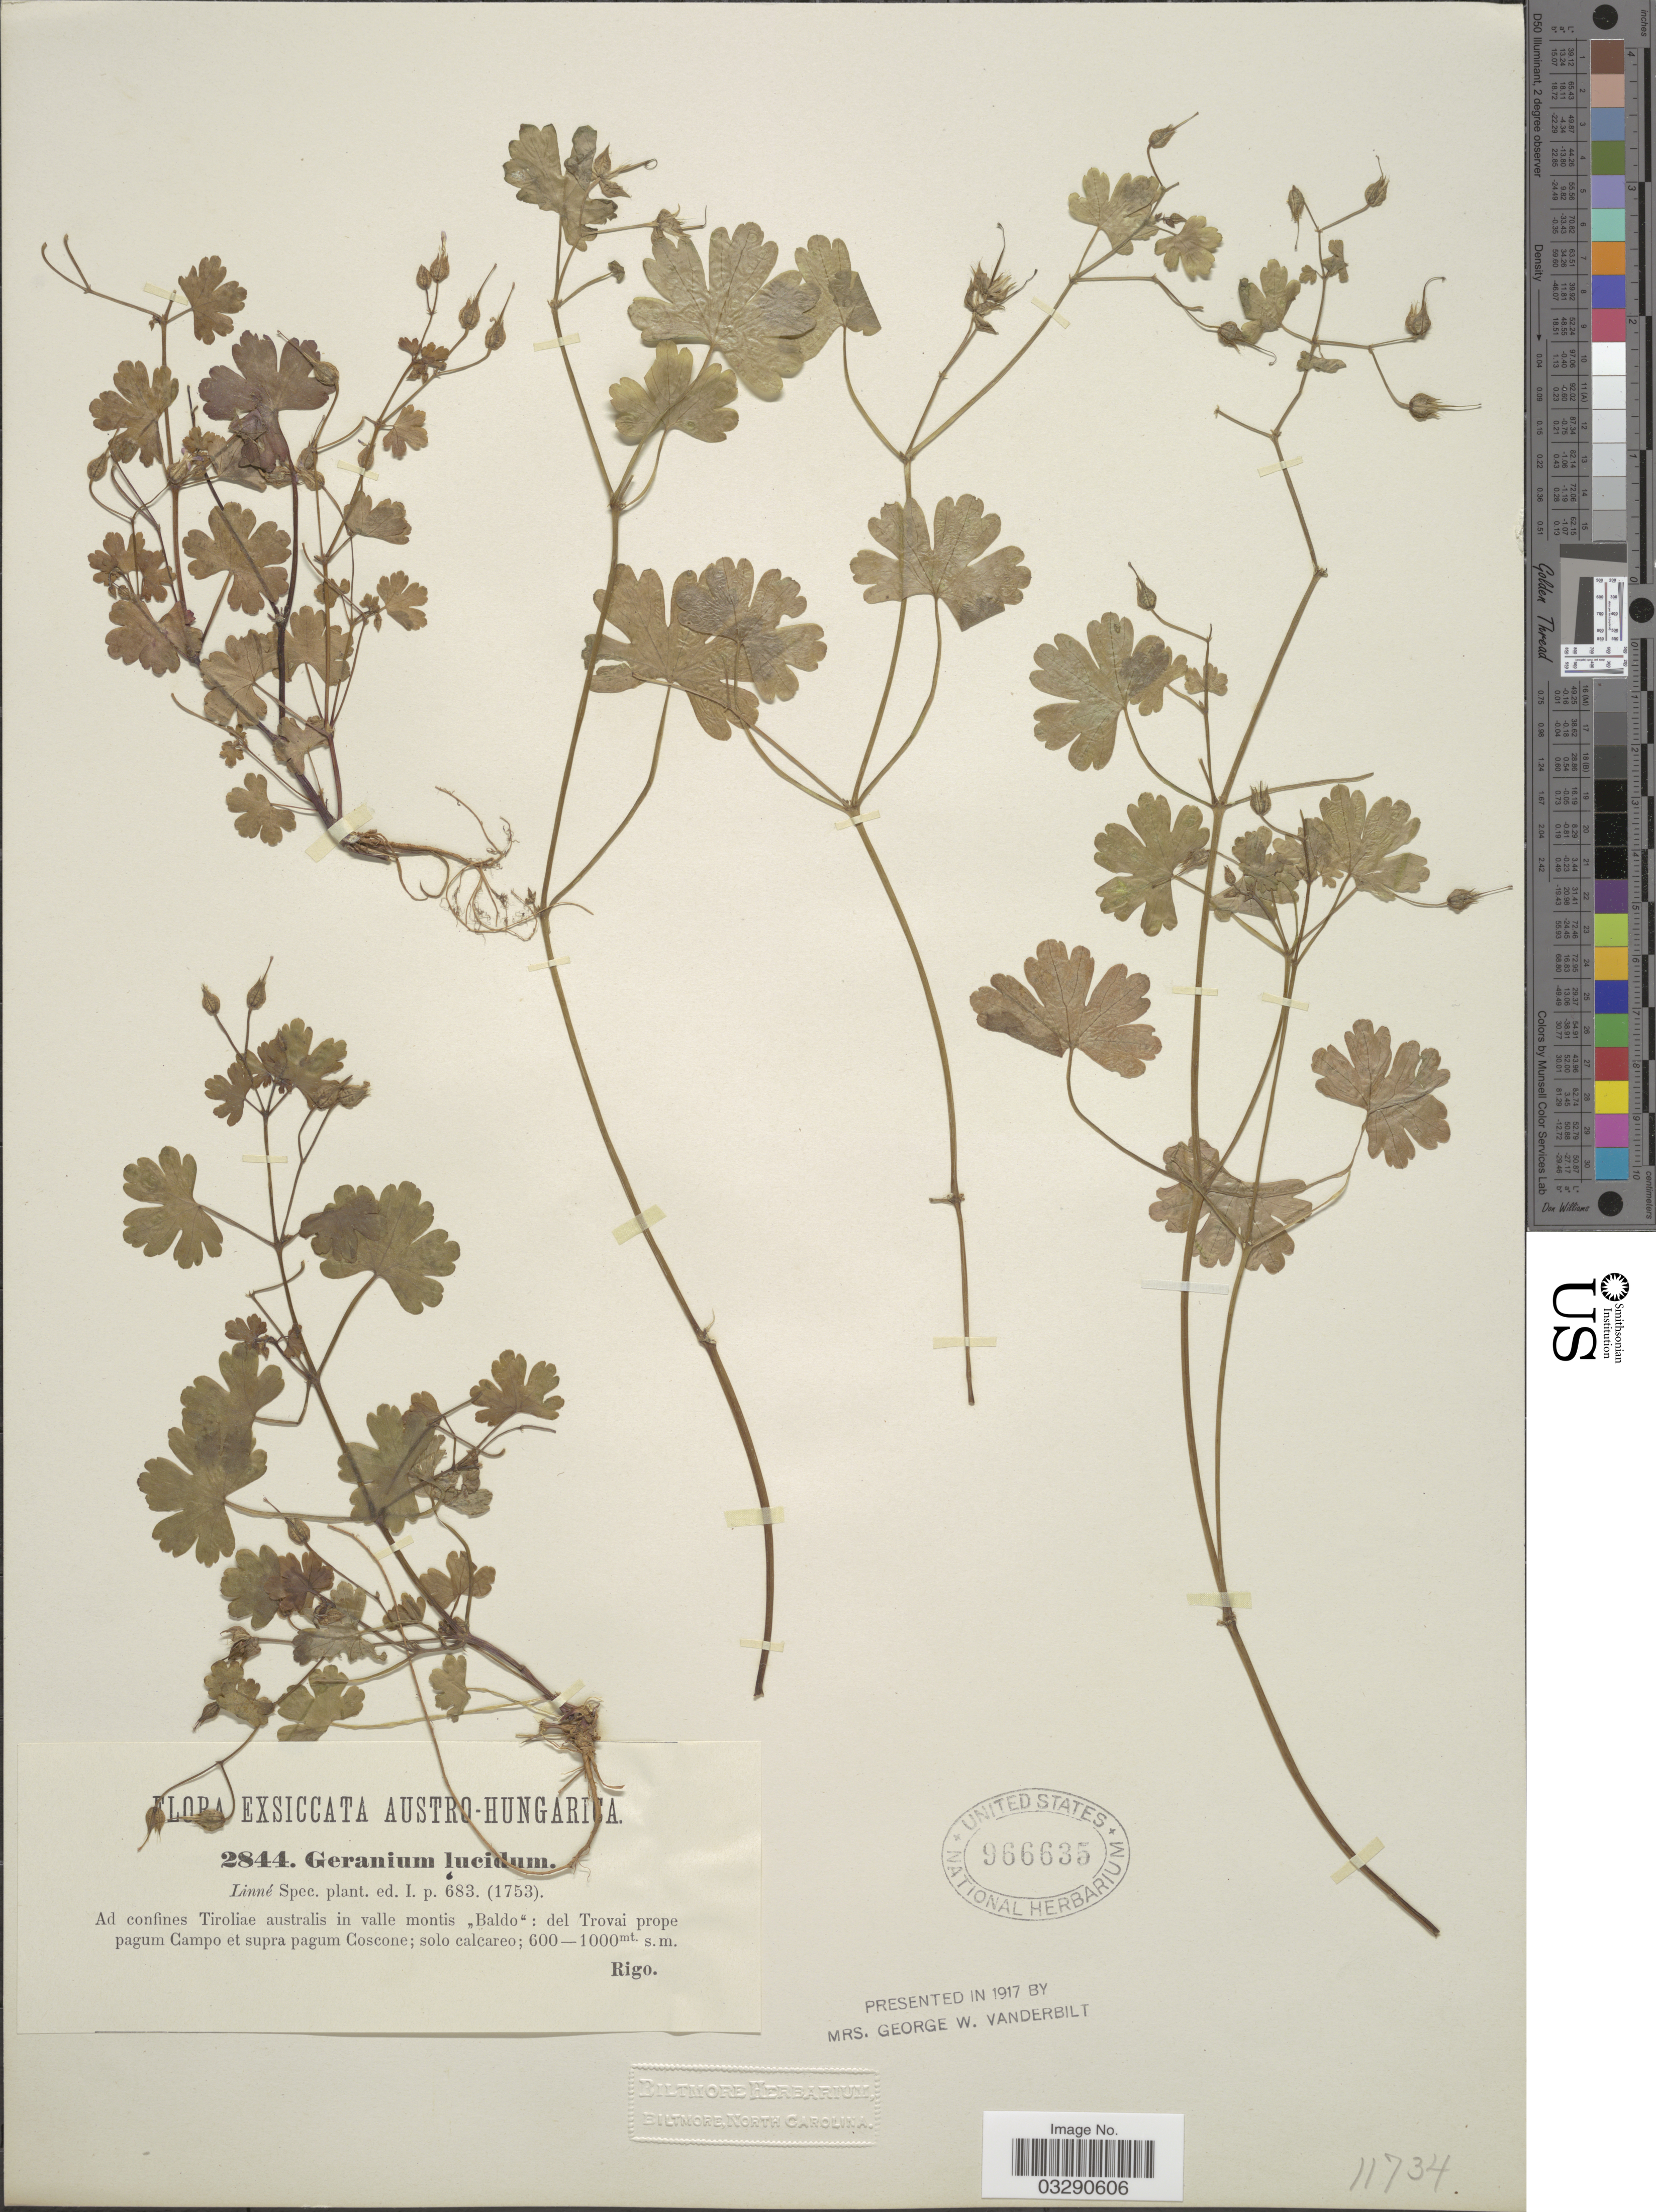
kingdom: Plantae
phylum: Tracheophyta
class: Magnoliopsida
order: Geraniales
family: Geraniaceae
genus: Geranium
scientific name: Geranium lucidum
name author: L.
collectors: -- Rigo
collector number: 2844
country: Italy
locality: Austro-Hungarica. Ad confines Tiroliae australis in valle montis "Baldo": del Trovai prope pagum Campo et supra pagum Coscone.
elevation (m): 600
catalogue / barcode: US 966635